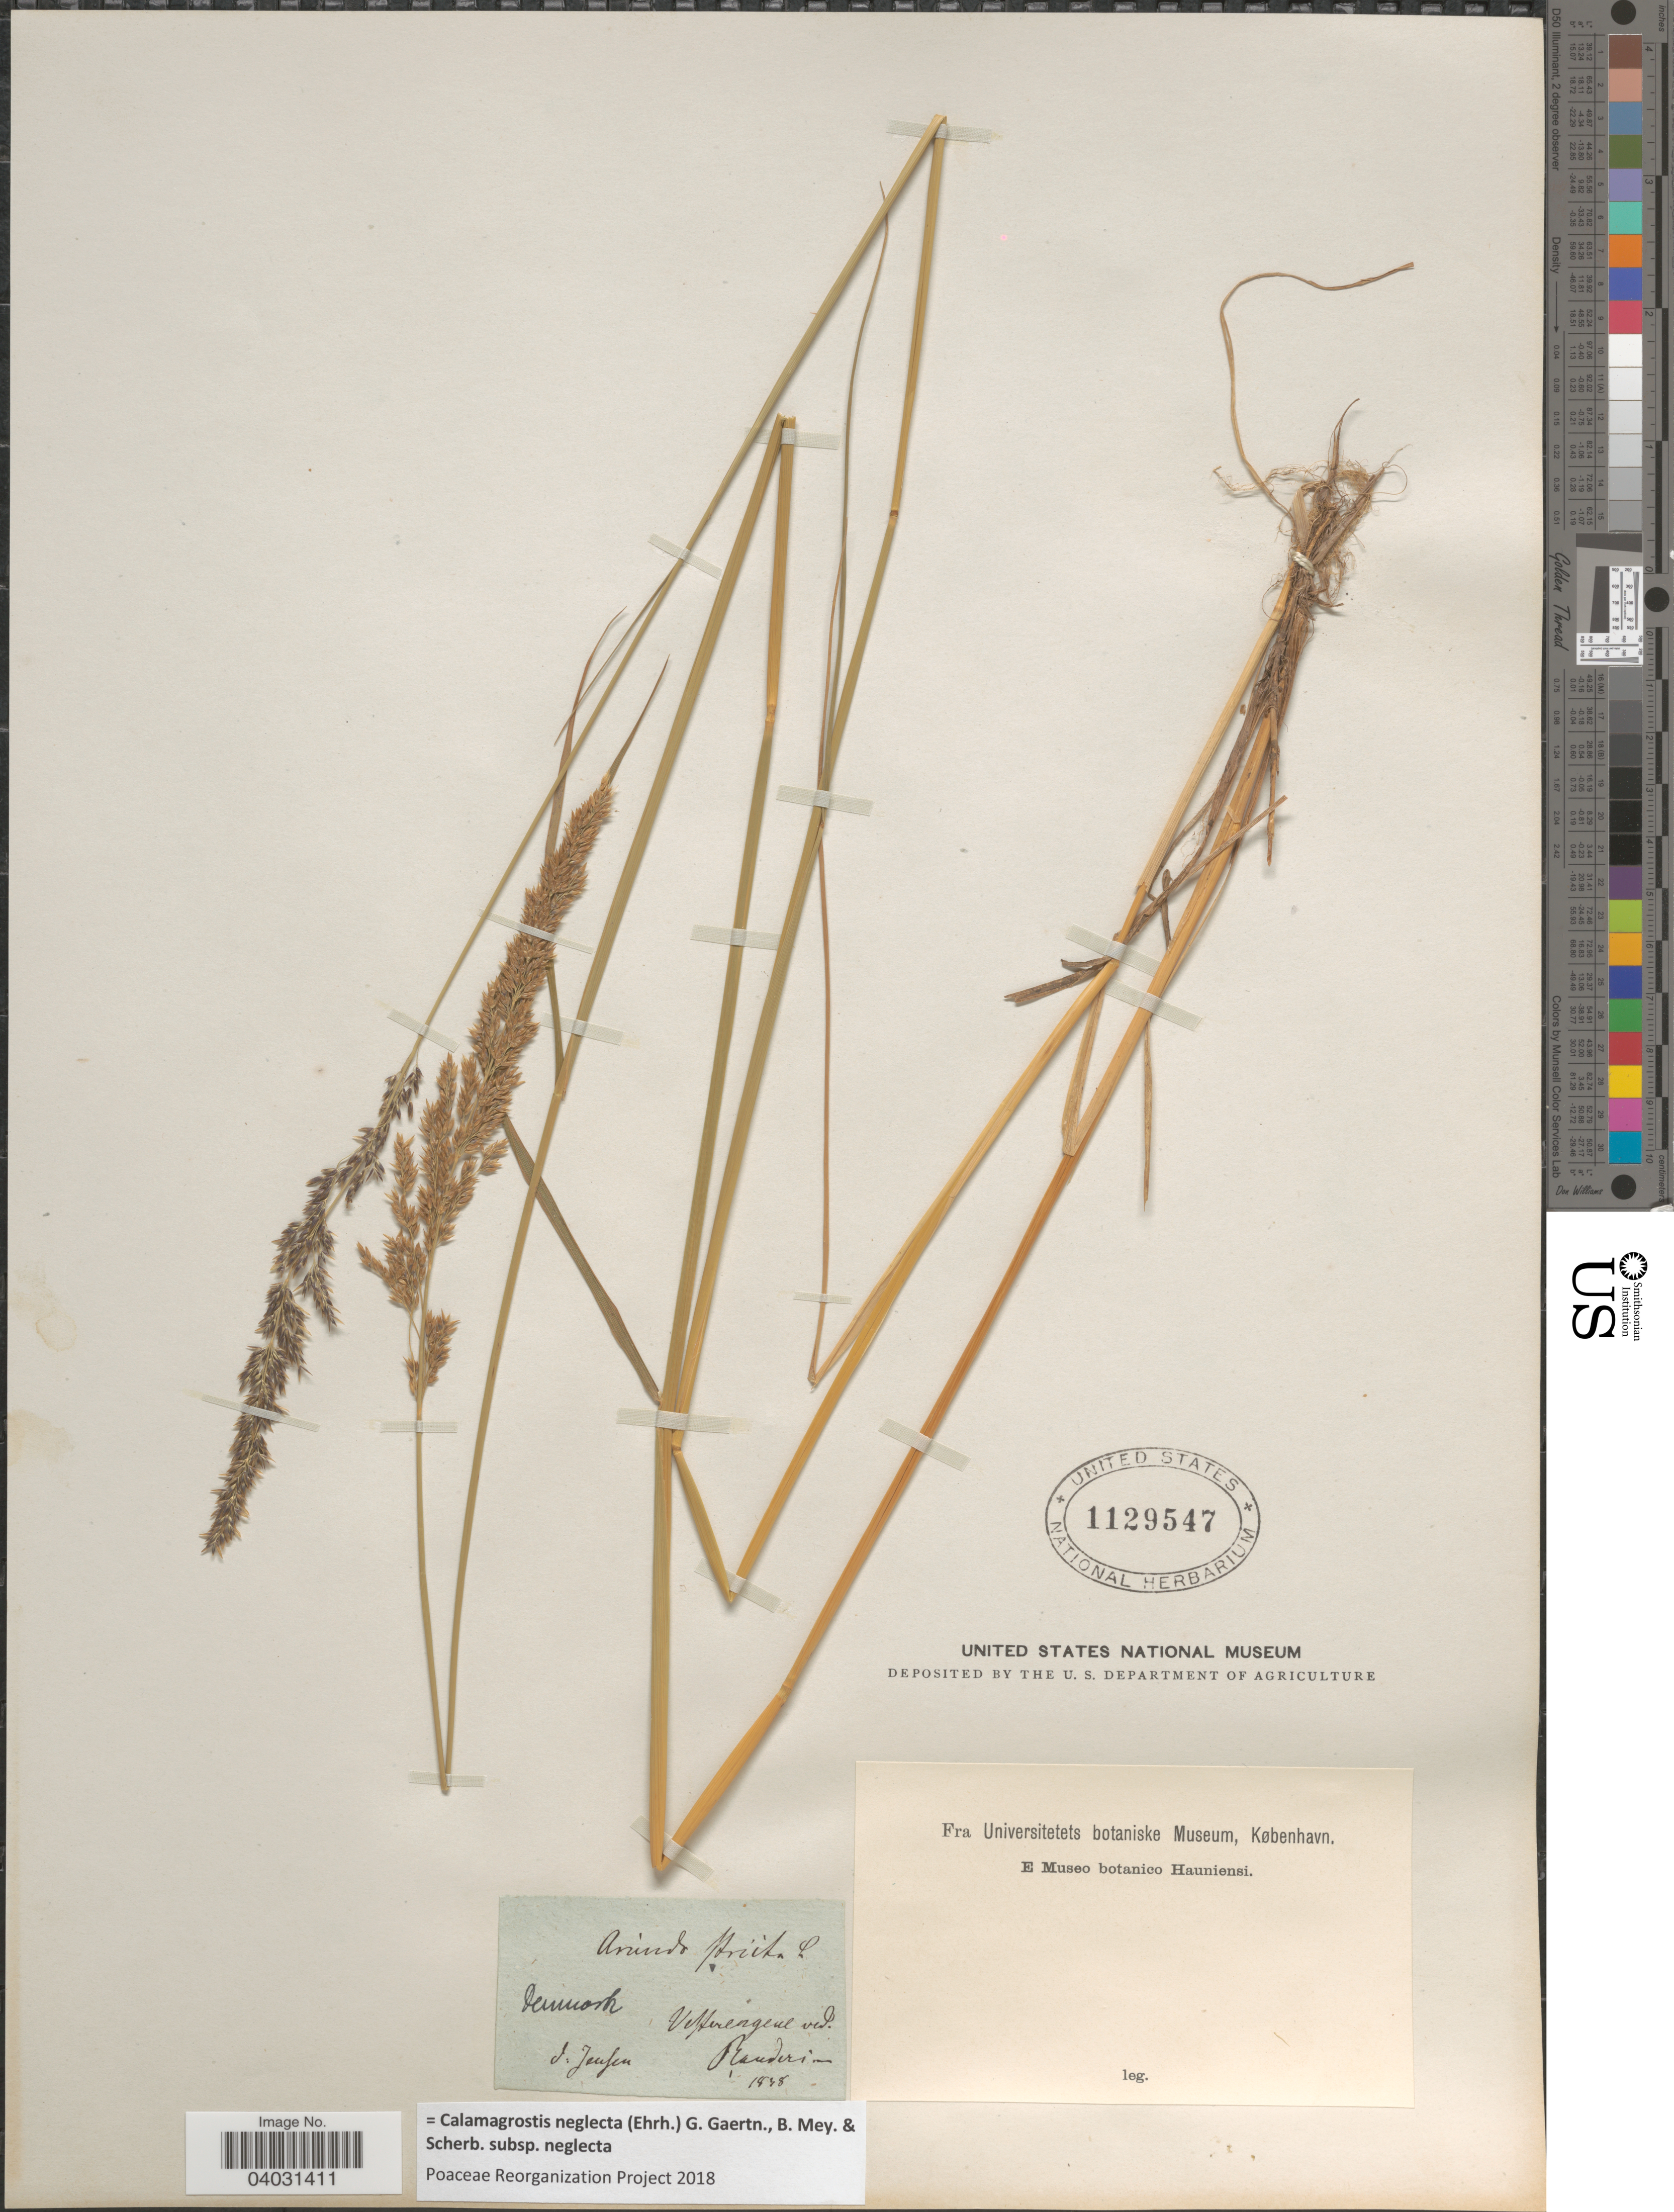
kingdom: Plantae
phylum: Tracheophyta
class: Liliopsida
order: Poales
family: Poaceae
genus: Calamagrostis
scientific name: Calamagrostis neglecta subsp. neglecta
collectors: J. Jensen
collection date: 1838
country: Denmark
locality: Vesterengem ved. Randeri.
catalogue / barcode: US 1129547